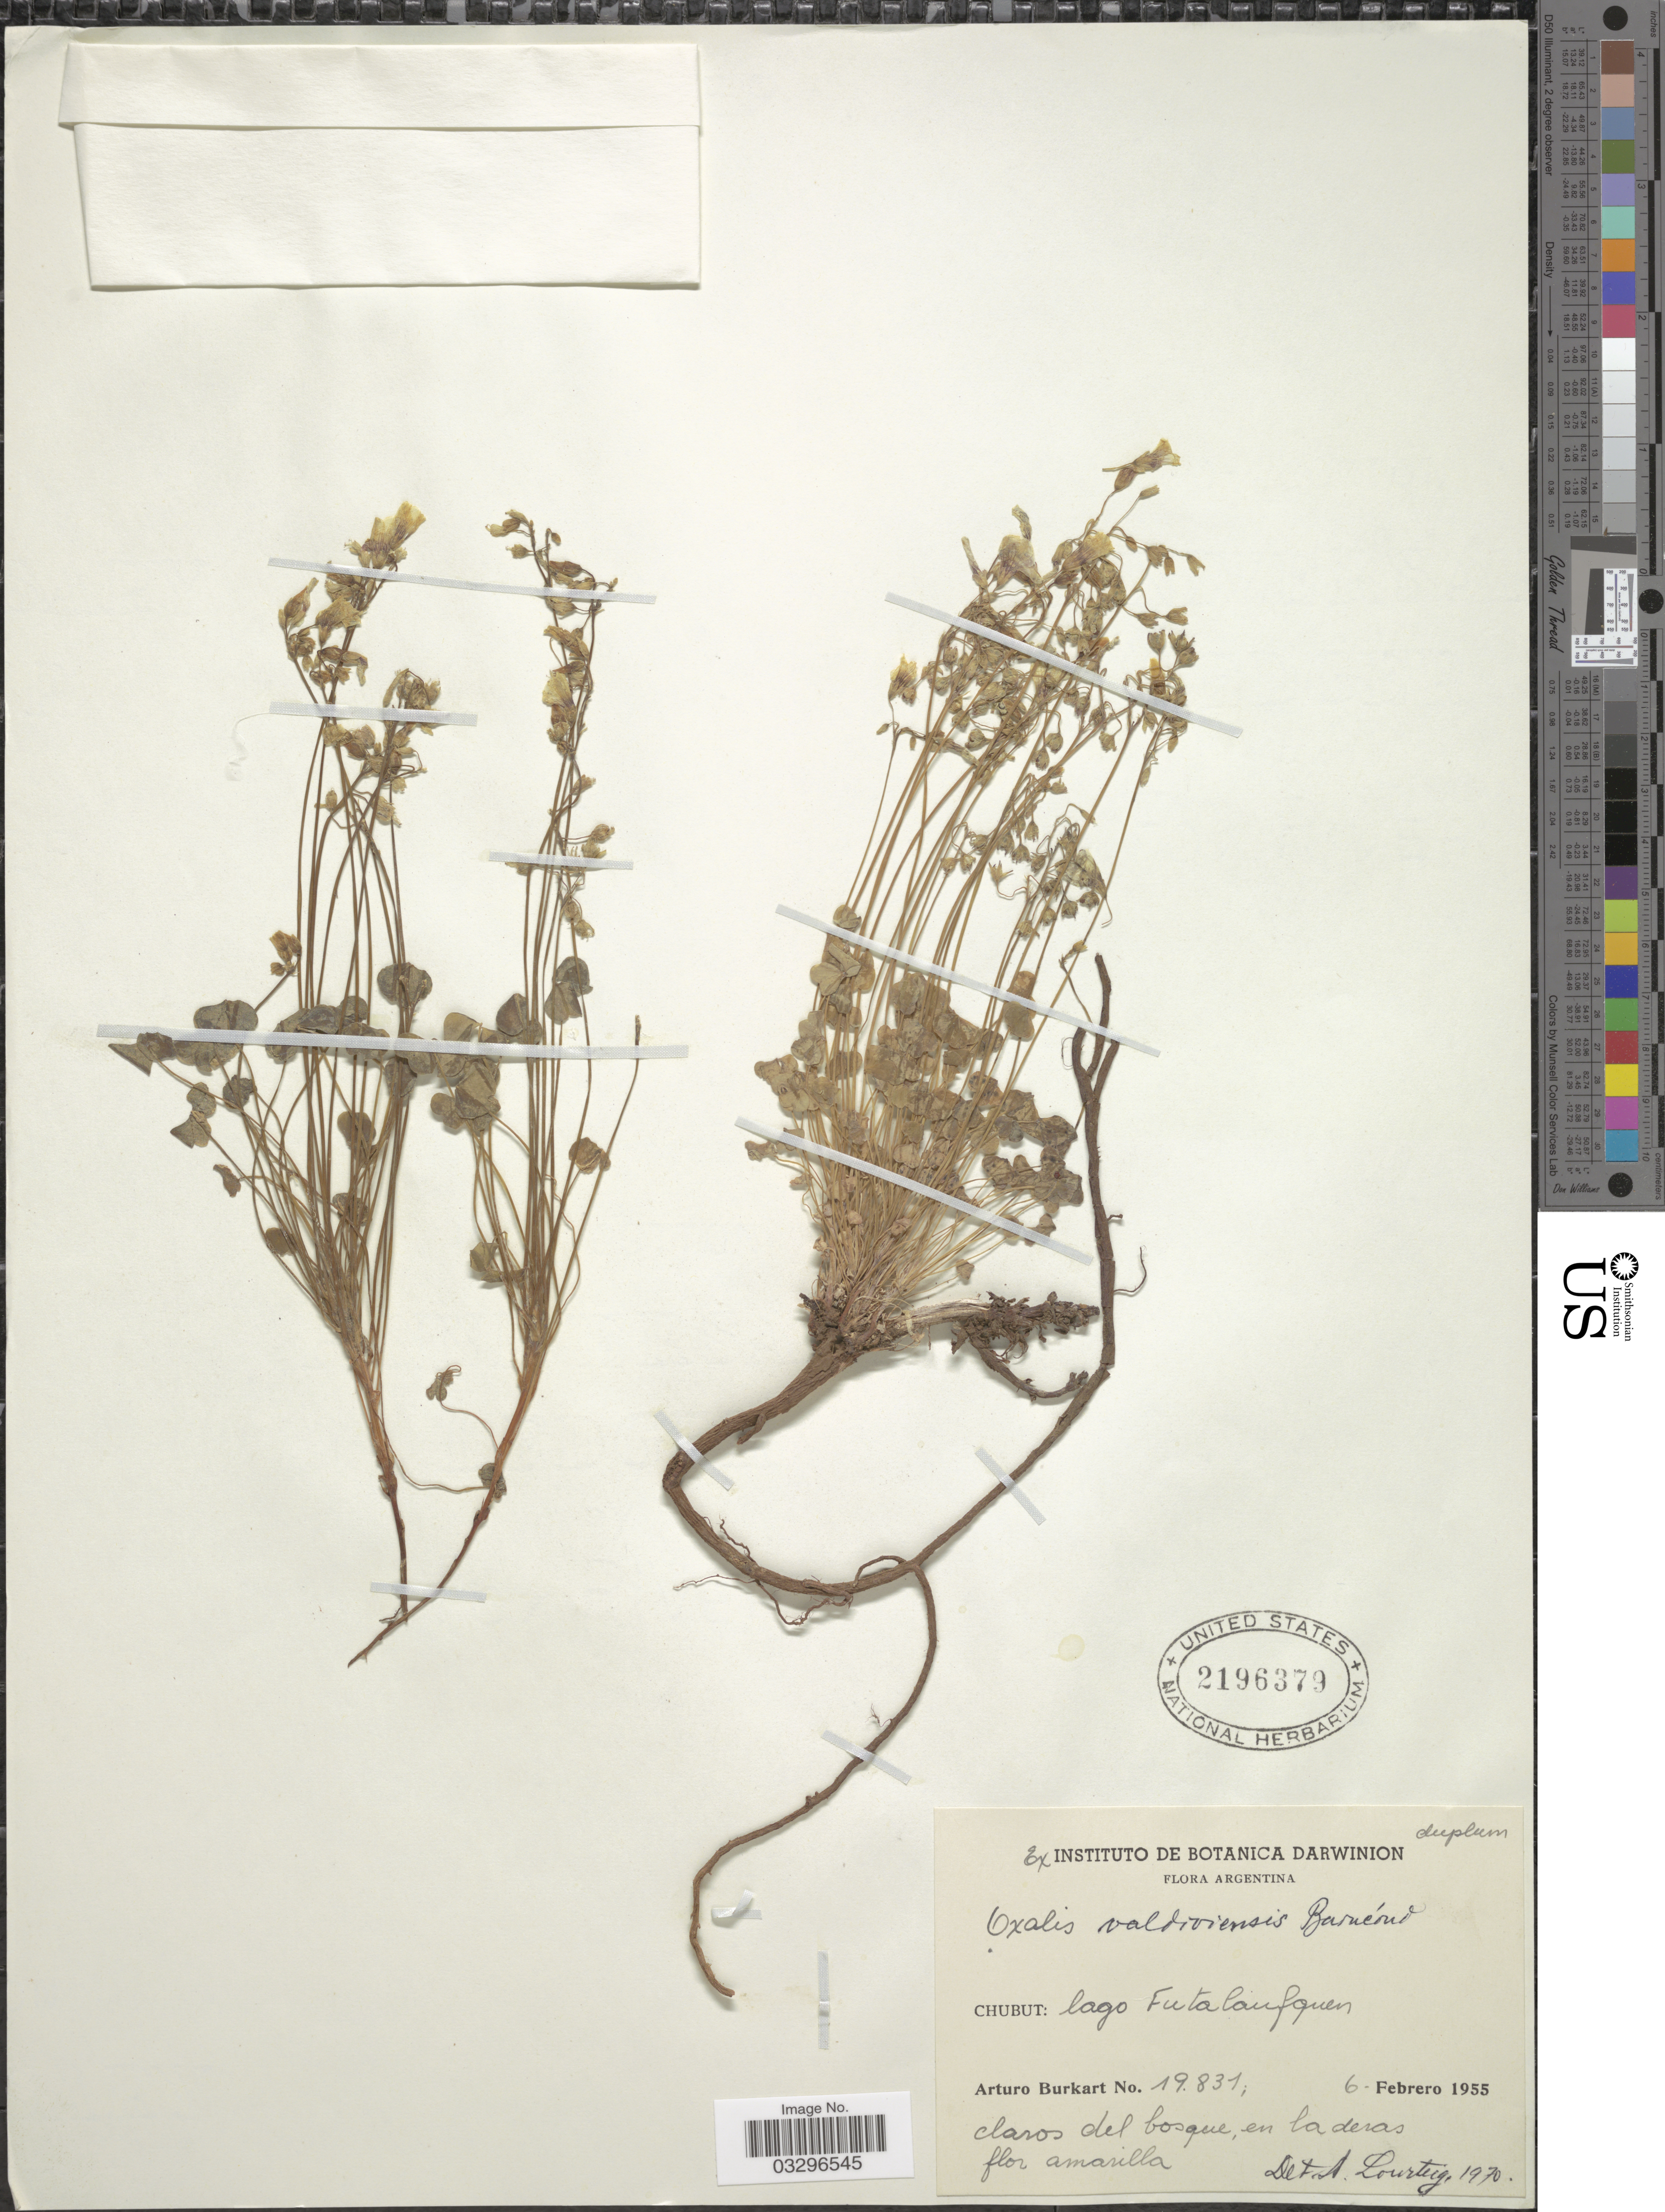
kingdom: Plantae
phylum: Tracheophyta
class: Magnoliopsida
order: Oxalidales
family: Oxalidaceae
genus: Oxalis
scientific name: Oxalis valdiviensis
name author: Barnéoud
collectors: A. E. Burkart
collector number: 19831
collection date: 1955-02-06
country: Argentina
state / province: Chubut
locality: Lago Futalaufquen.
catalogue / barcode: US 2196379